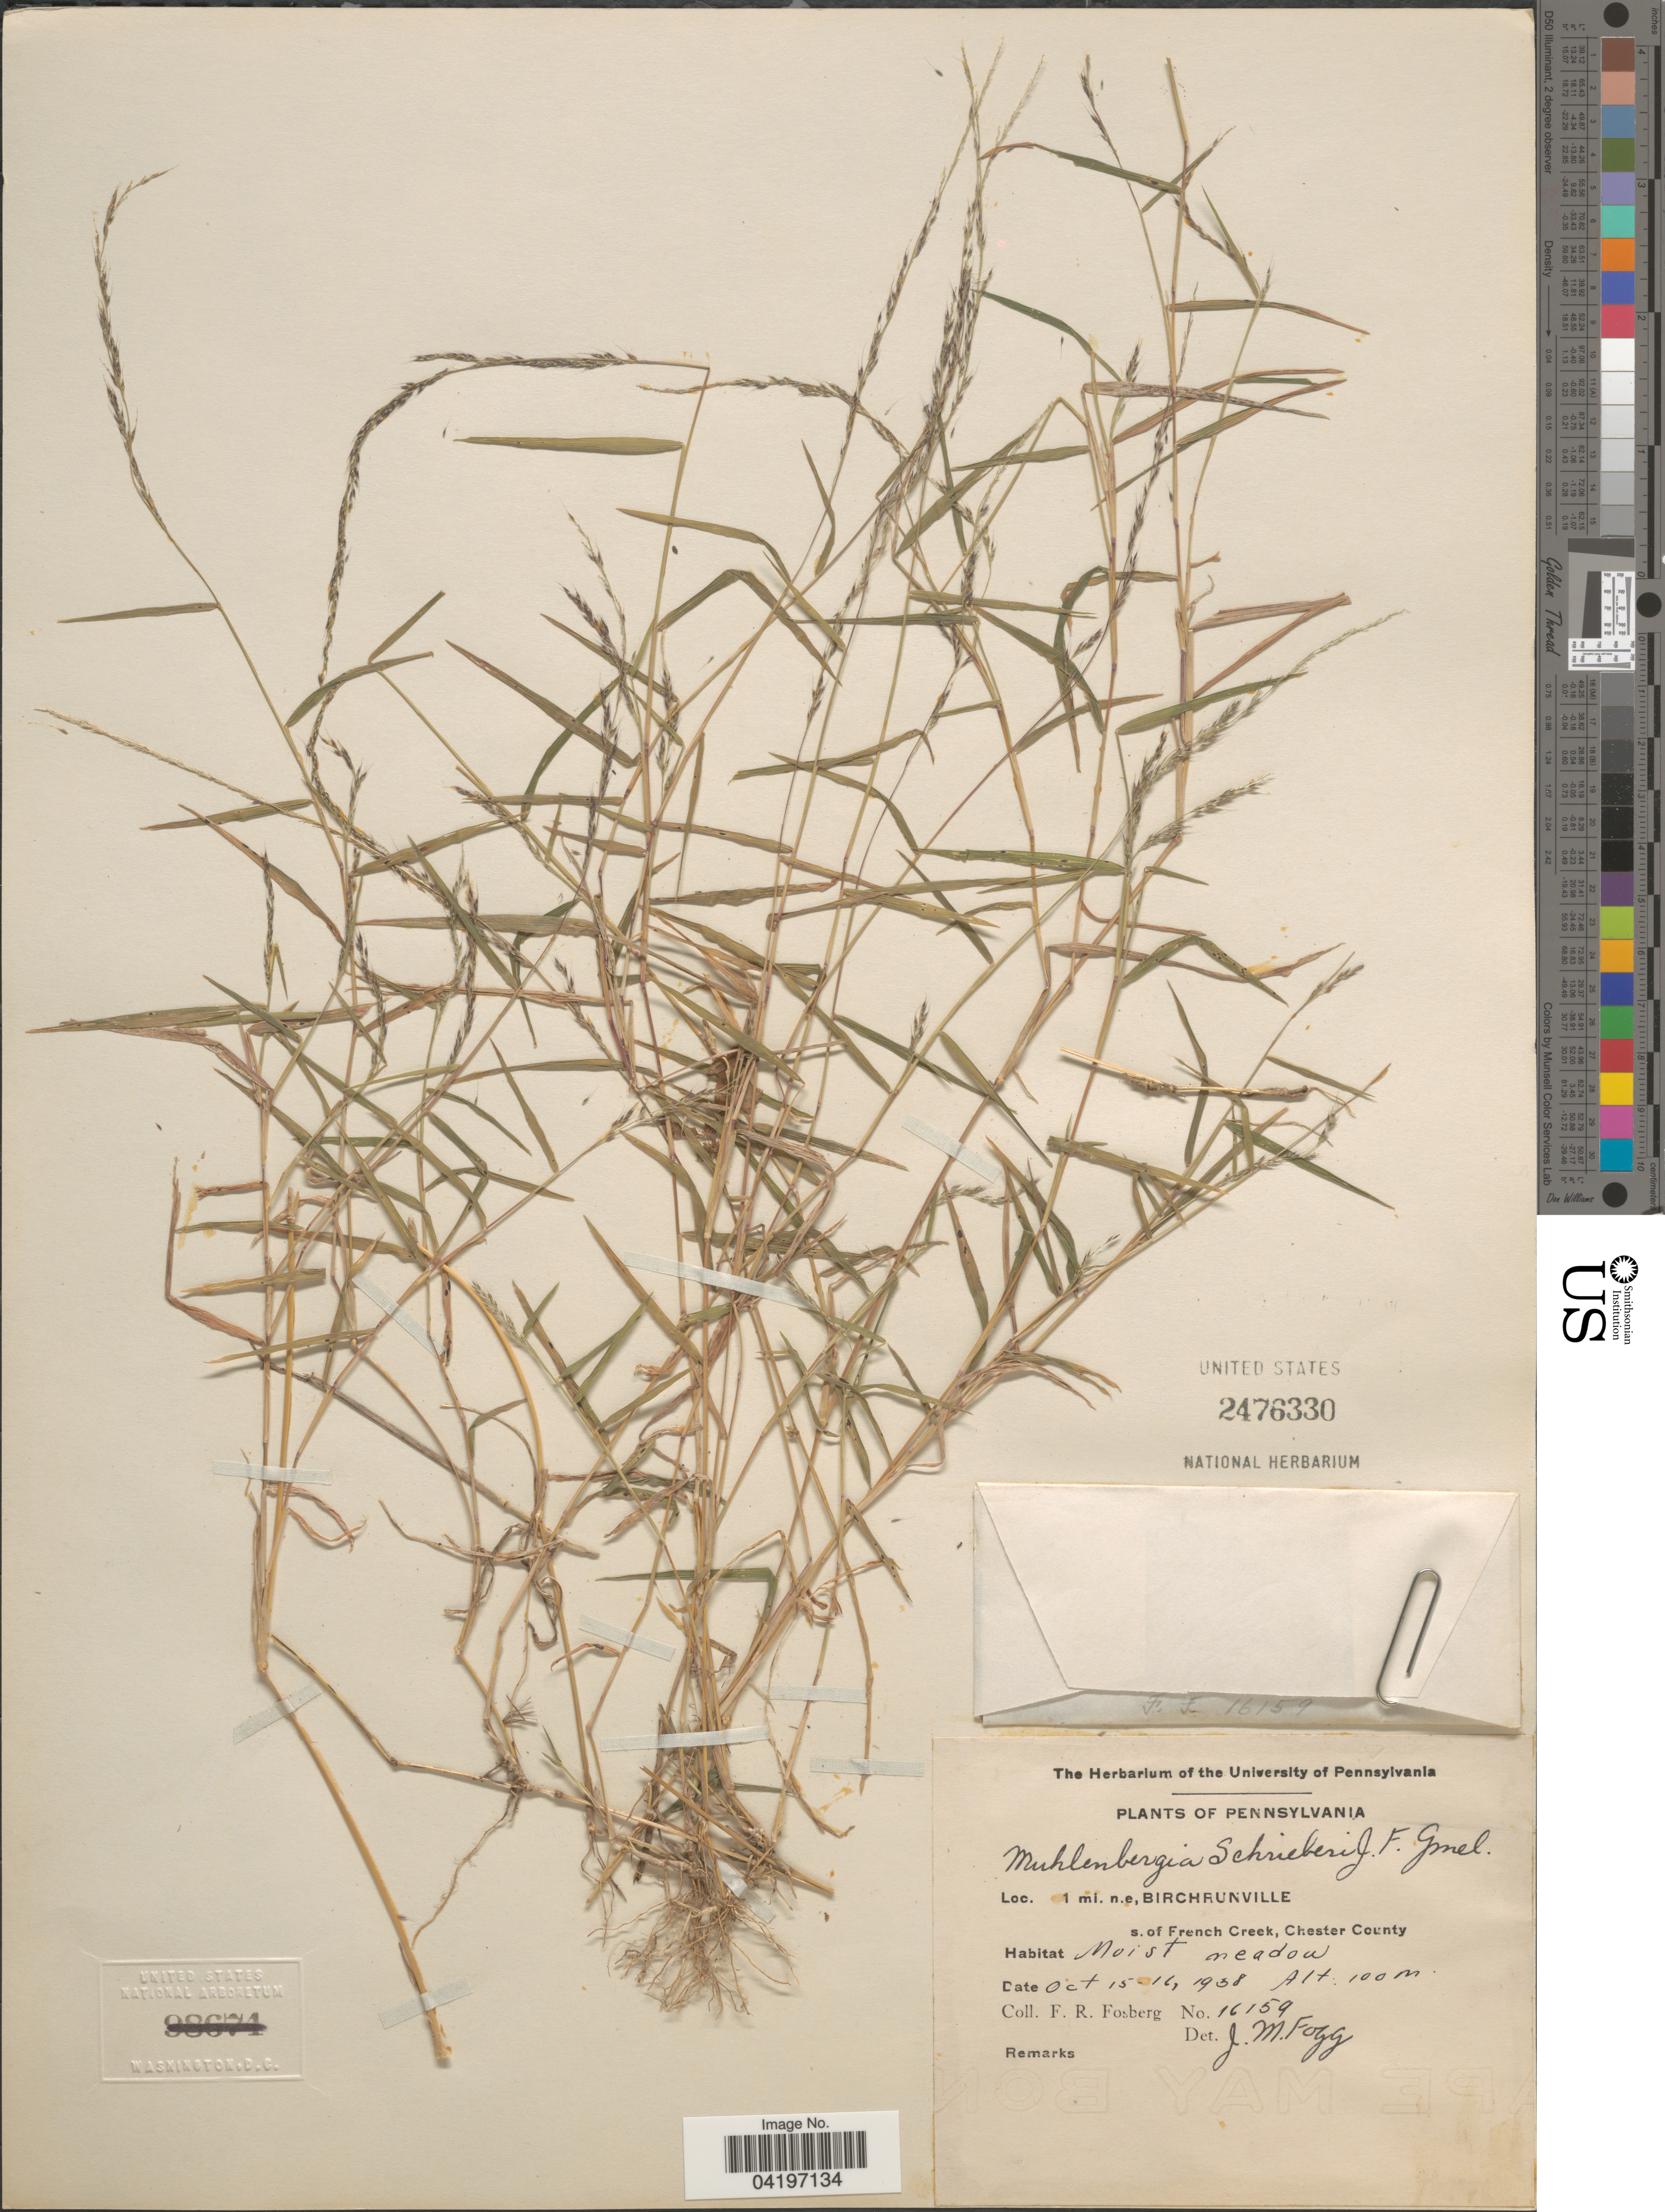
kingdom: Plantae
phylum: Tracheophyta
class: Liliopsida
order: Poales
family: Poaceae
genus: Muhlenbergia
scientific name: Muhlenbergia schreberi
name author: J.F. Gmel.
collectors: F. R. Fosberg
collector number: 16159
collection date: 1938-10-15/1938-10-16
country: United States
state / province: Pennsylvania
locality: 1 mi. n.e, Birchrunville s. of French Creek, Chester County.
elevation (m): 100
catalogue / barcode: US 2476330